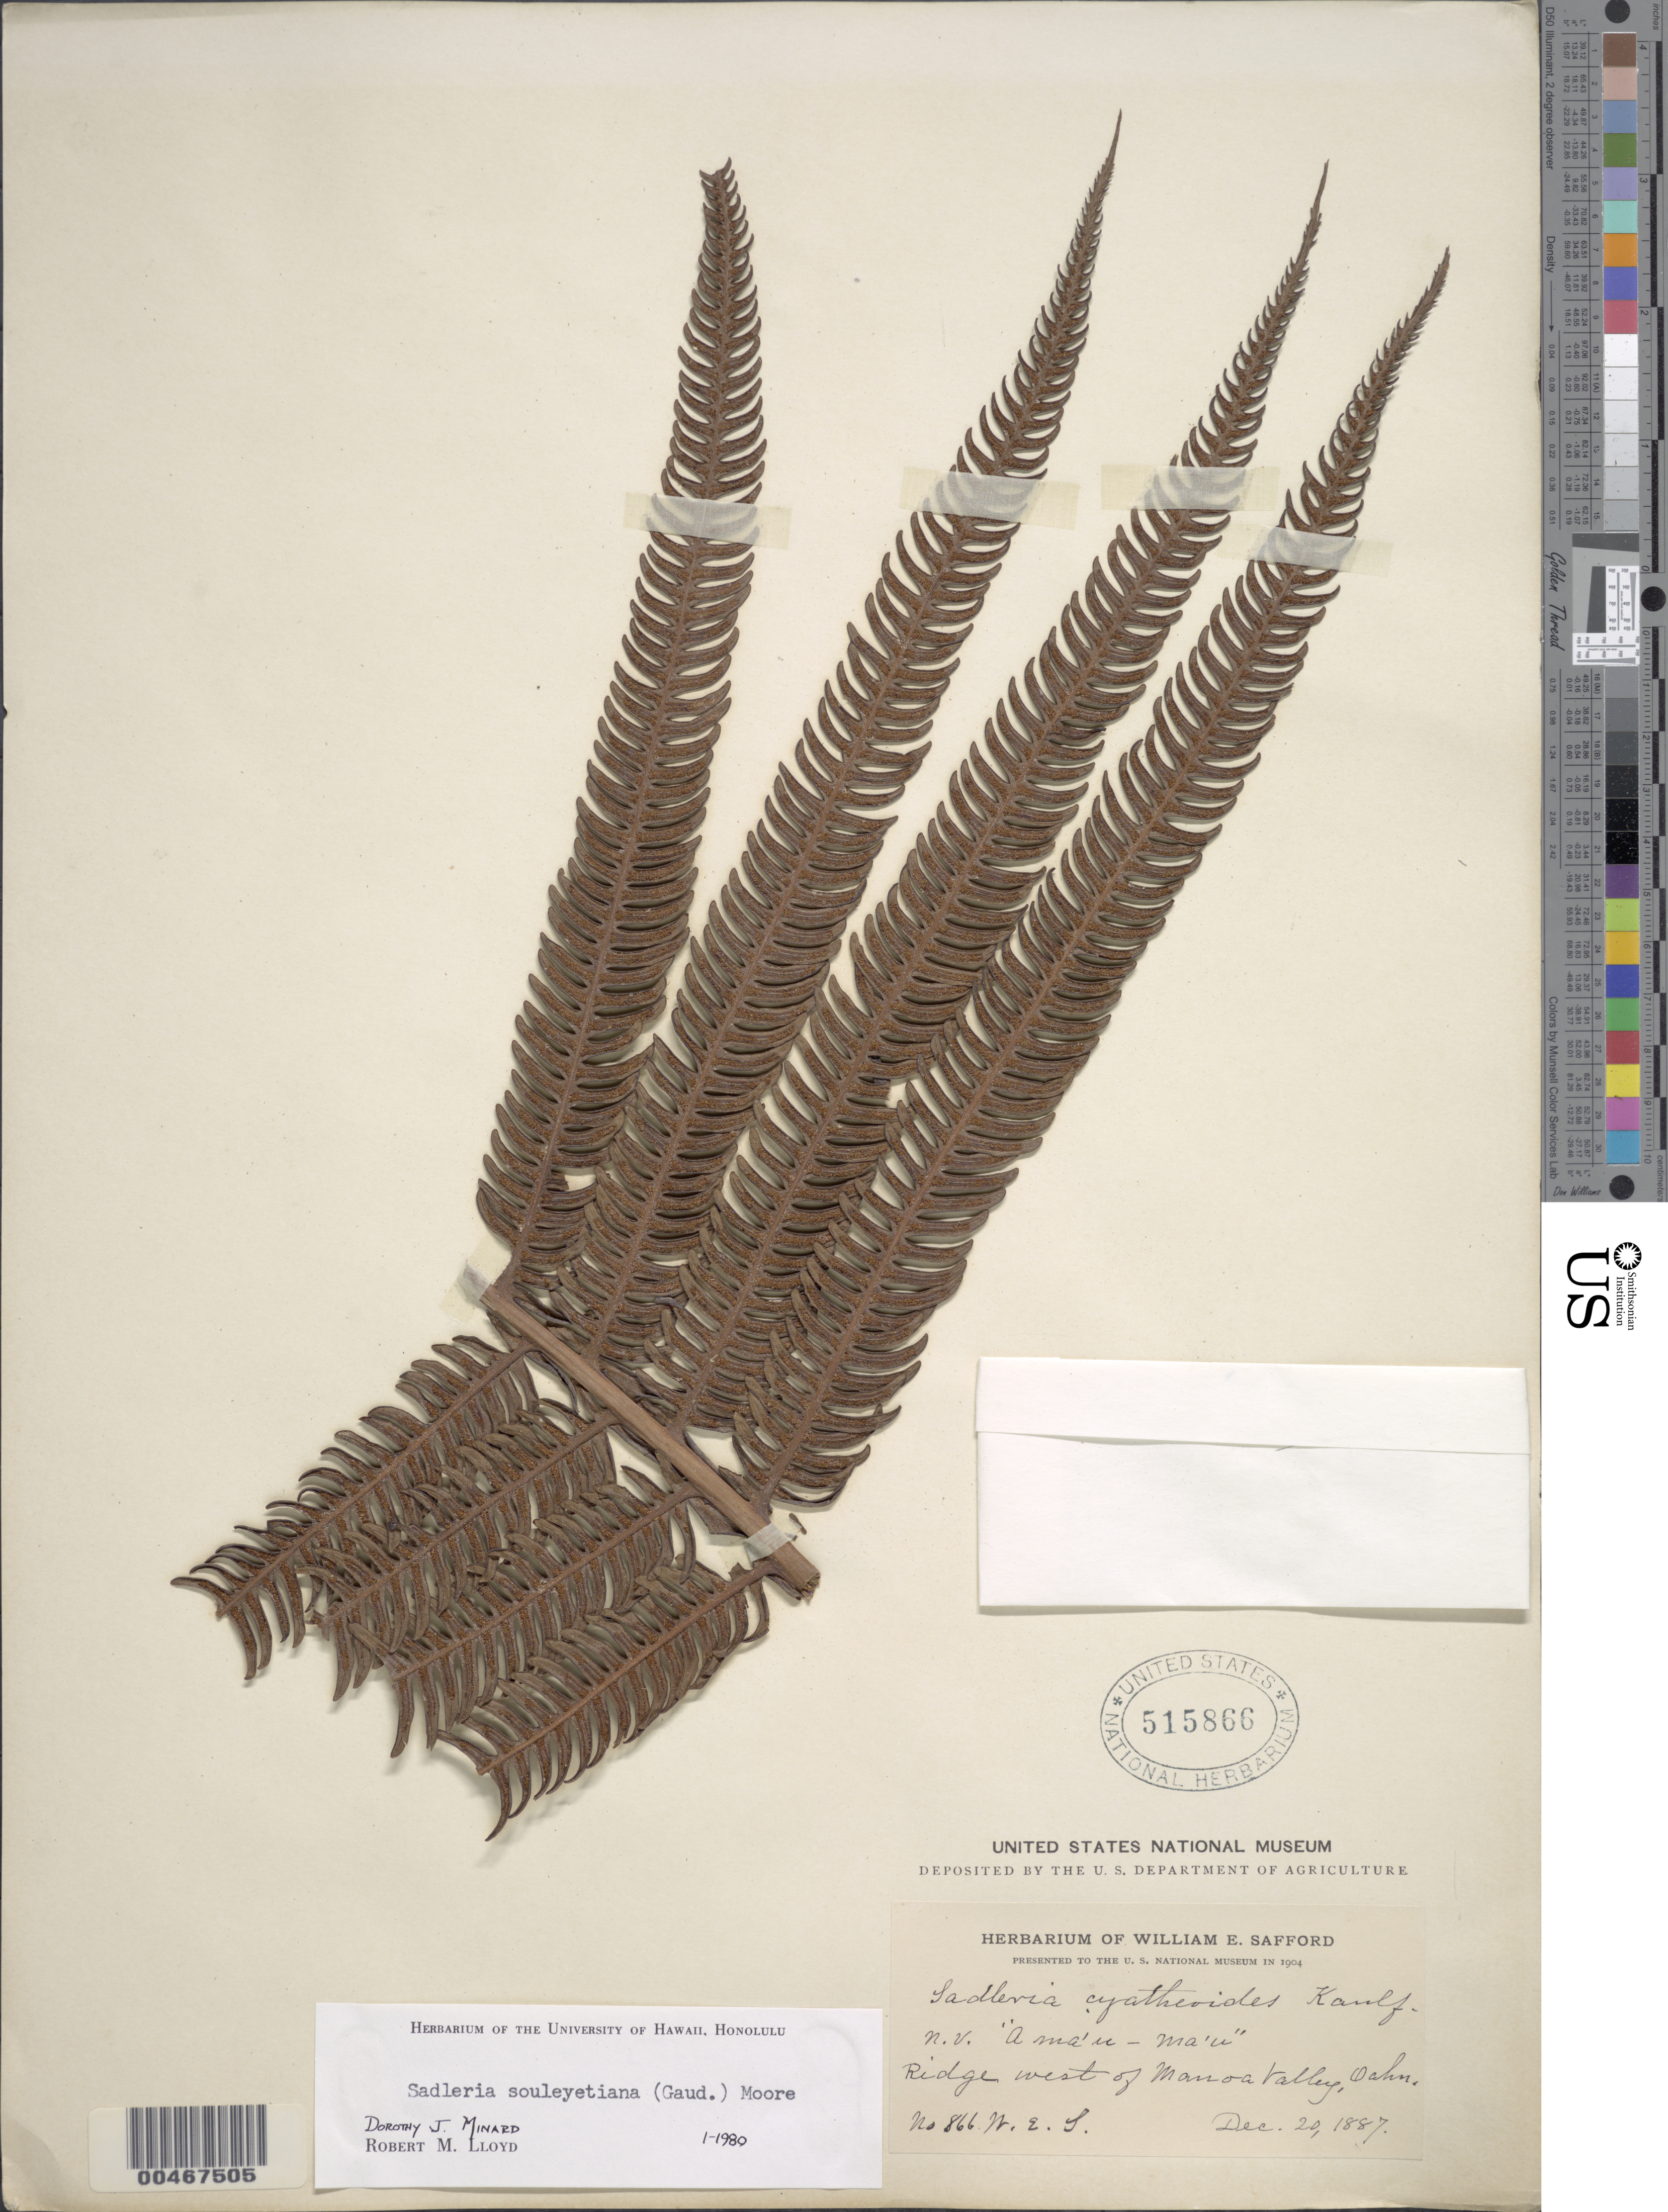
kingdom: Plantae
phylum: Tracheophyta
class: Polypodiopsida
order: Polypodiales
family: Blechnaceae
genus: Sadleria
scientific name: Sadleria souleytiana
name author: (Gaudich.) T. Moore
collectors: W. E. Safford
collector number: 866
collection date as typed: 20 Dec 1887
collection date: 1887-12-20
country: United States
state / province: Hawaii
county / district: Honolulu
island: Oahu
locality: Ridge W of Manoa Valley, Oahu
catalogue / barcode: US 515866